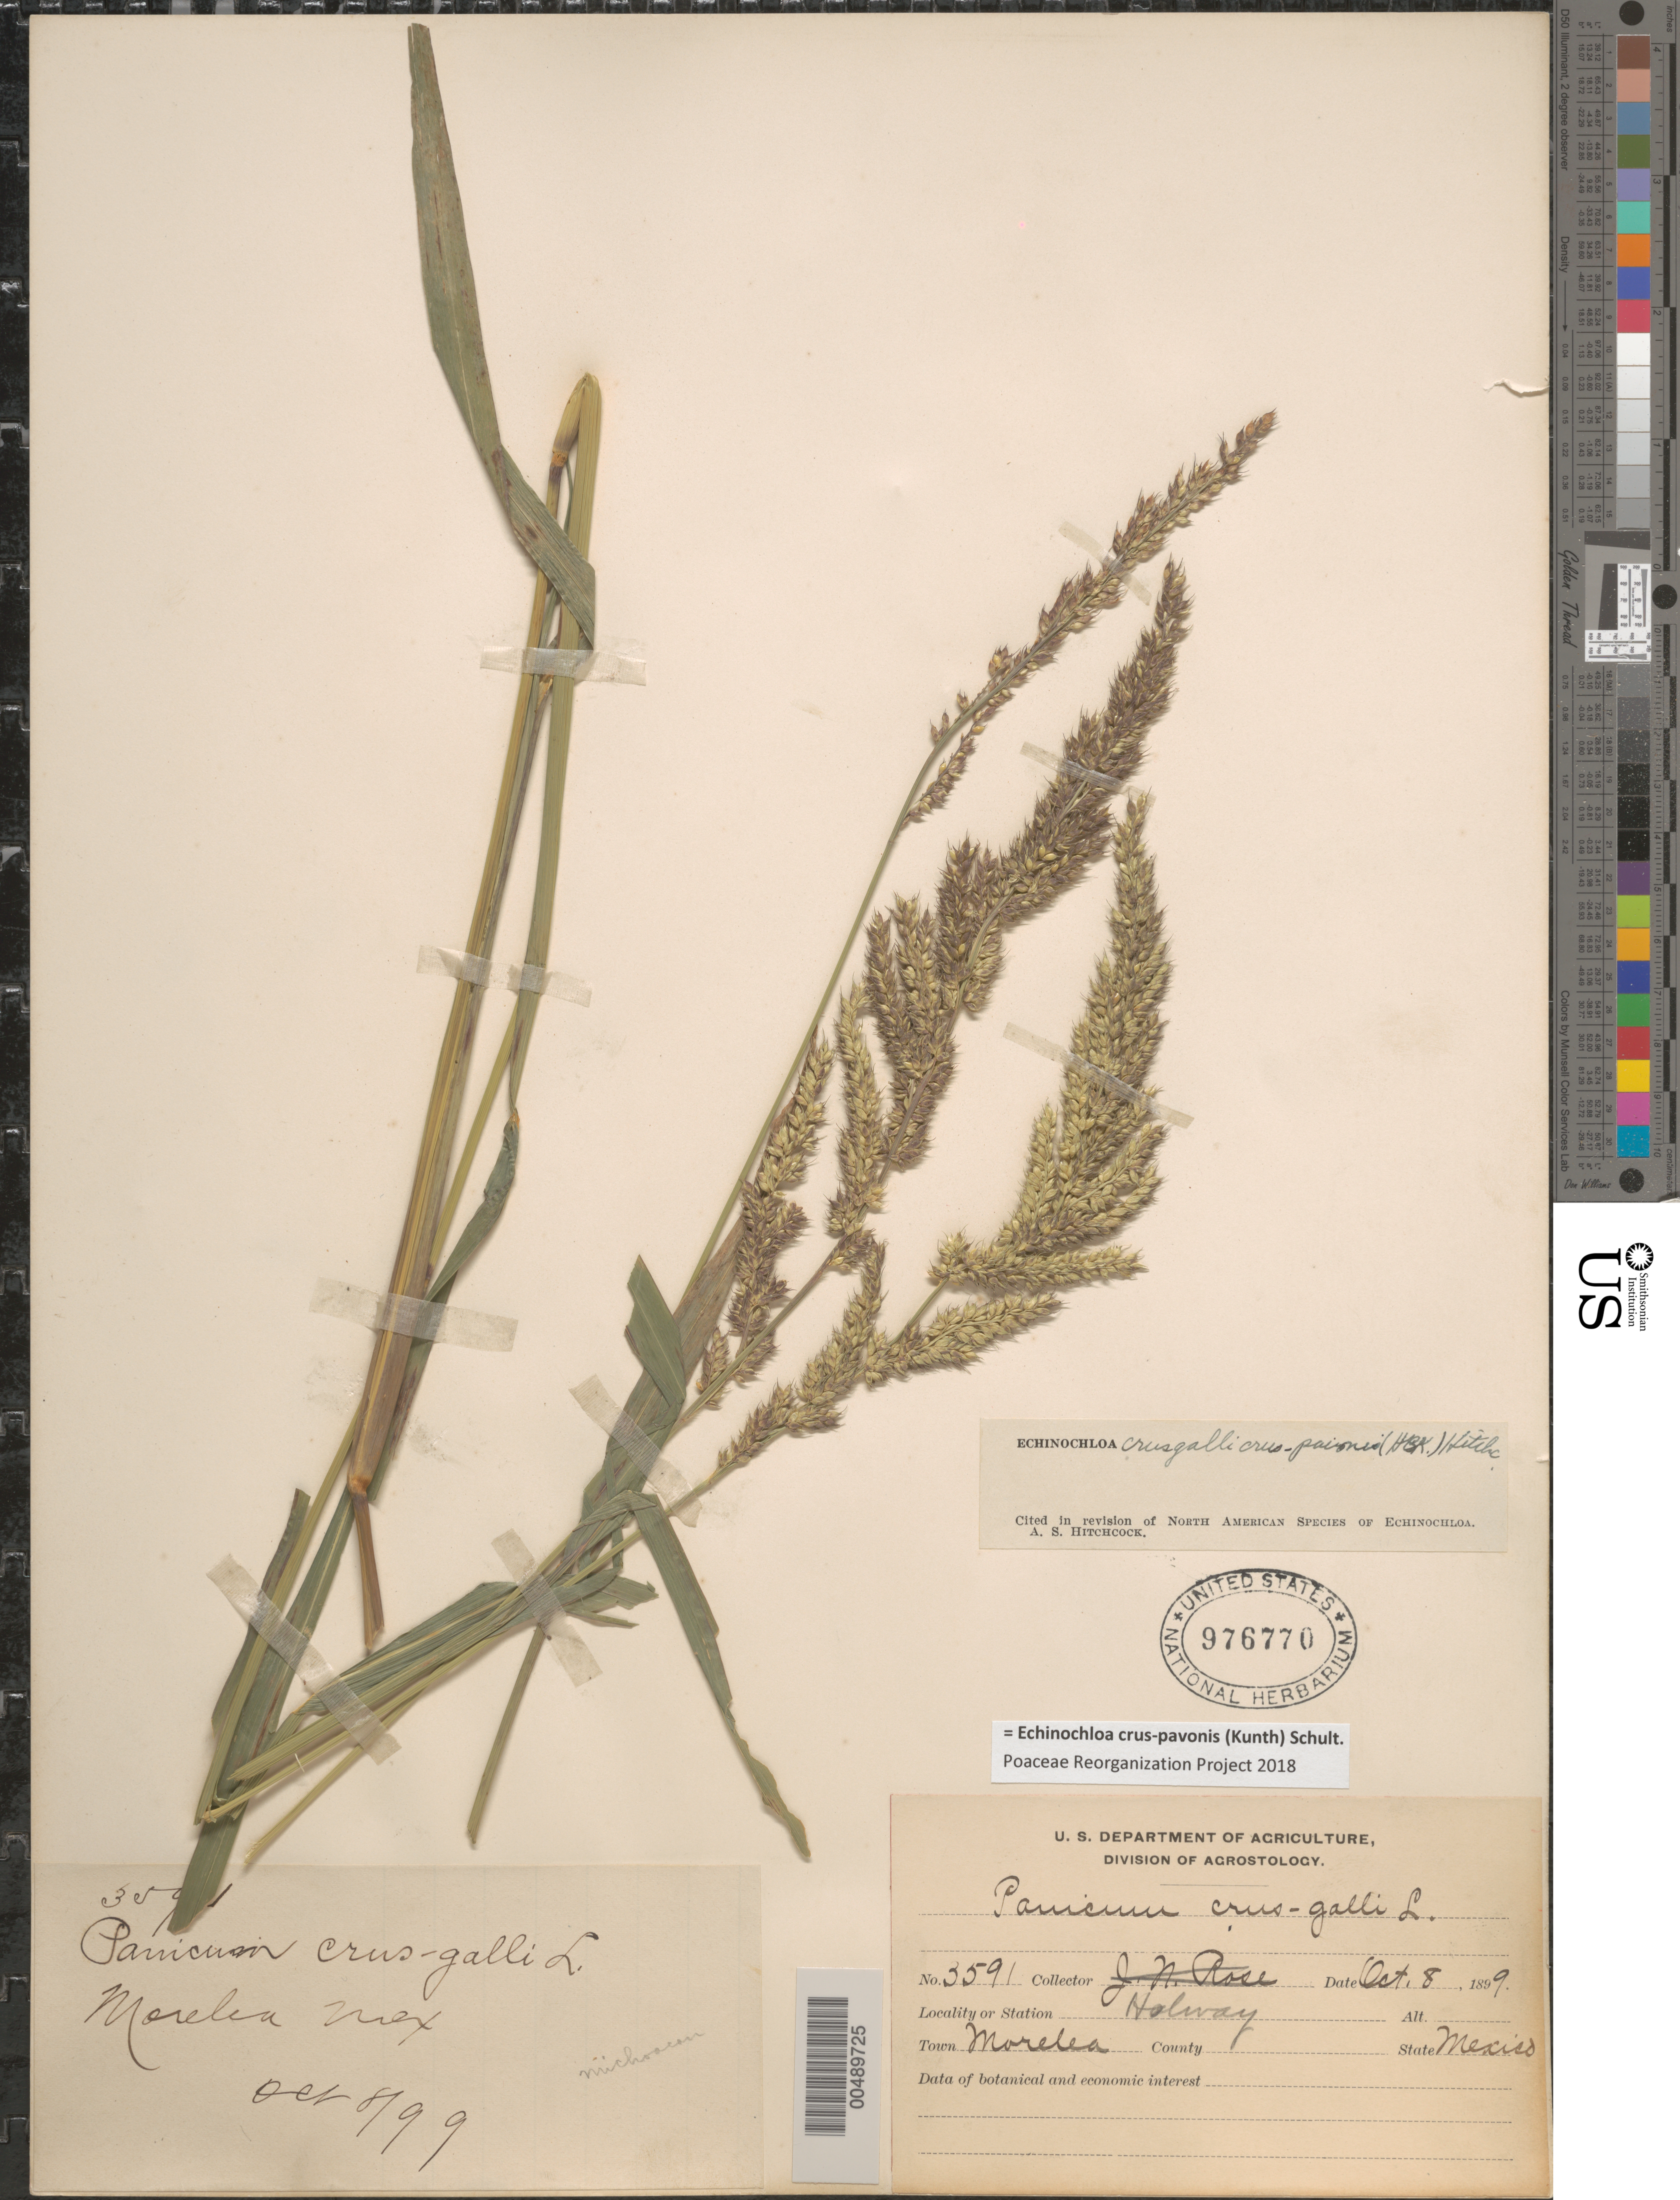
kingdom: Plantae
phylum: Tracheophyta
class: Liliopsida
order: Poales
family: Poaceae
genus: Echinochloa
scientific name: Echinochloa crus-pavonis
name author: (Kunth) Schult.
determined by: Poaceae Reorganization Project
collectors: -- Holway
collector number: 3591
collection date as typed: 8 Oct 1899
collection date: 1899-10-08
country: Mexico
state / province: Michoacán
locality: Morelia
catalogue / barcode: US 976770